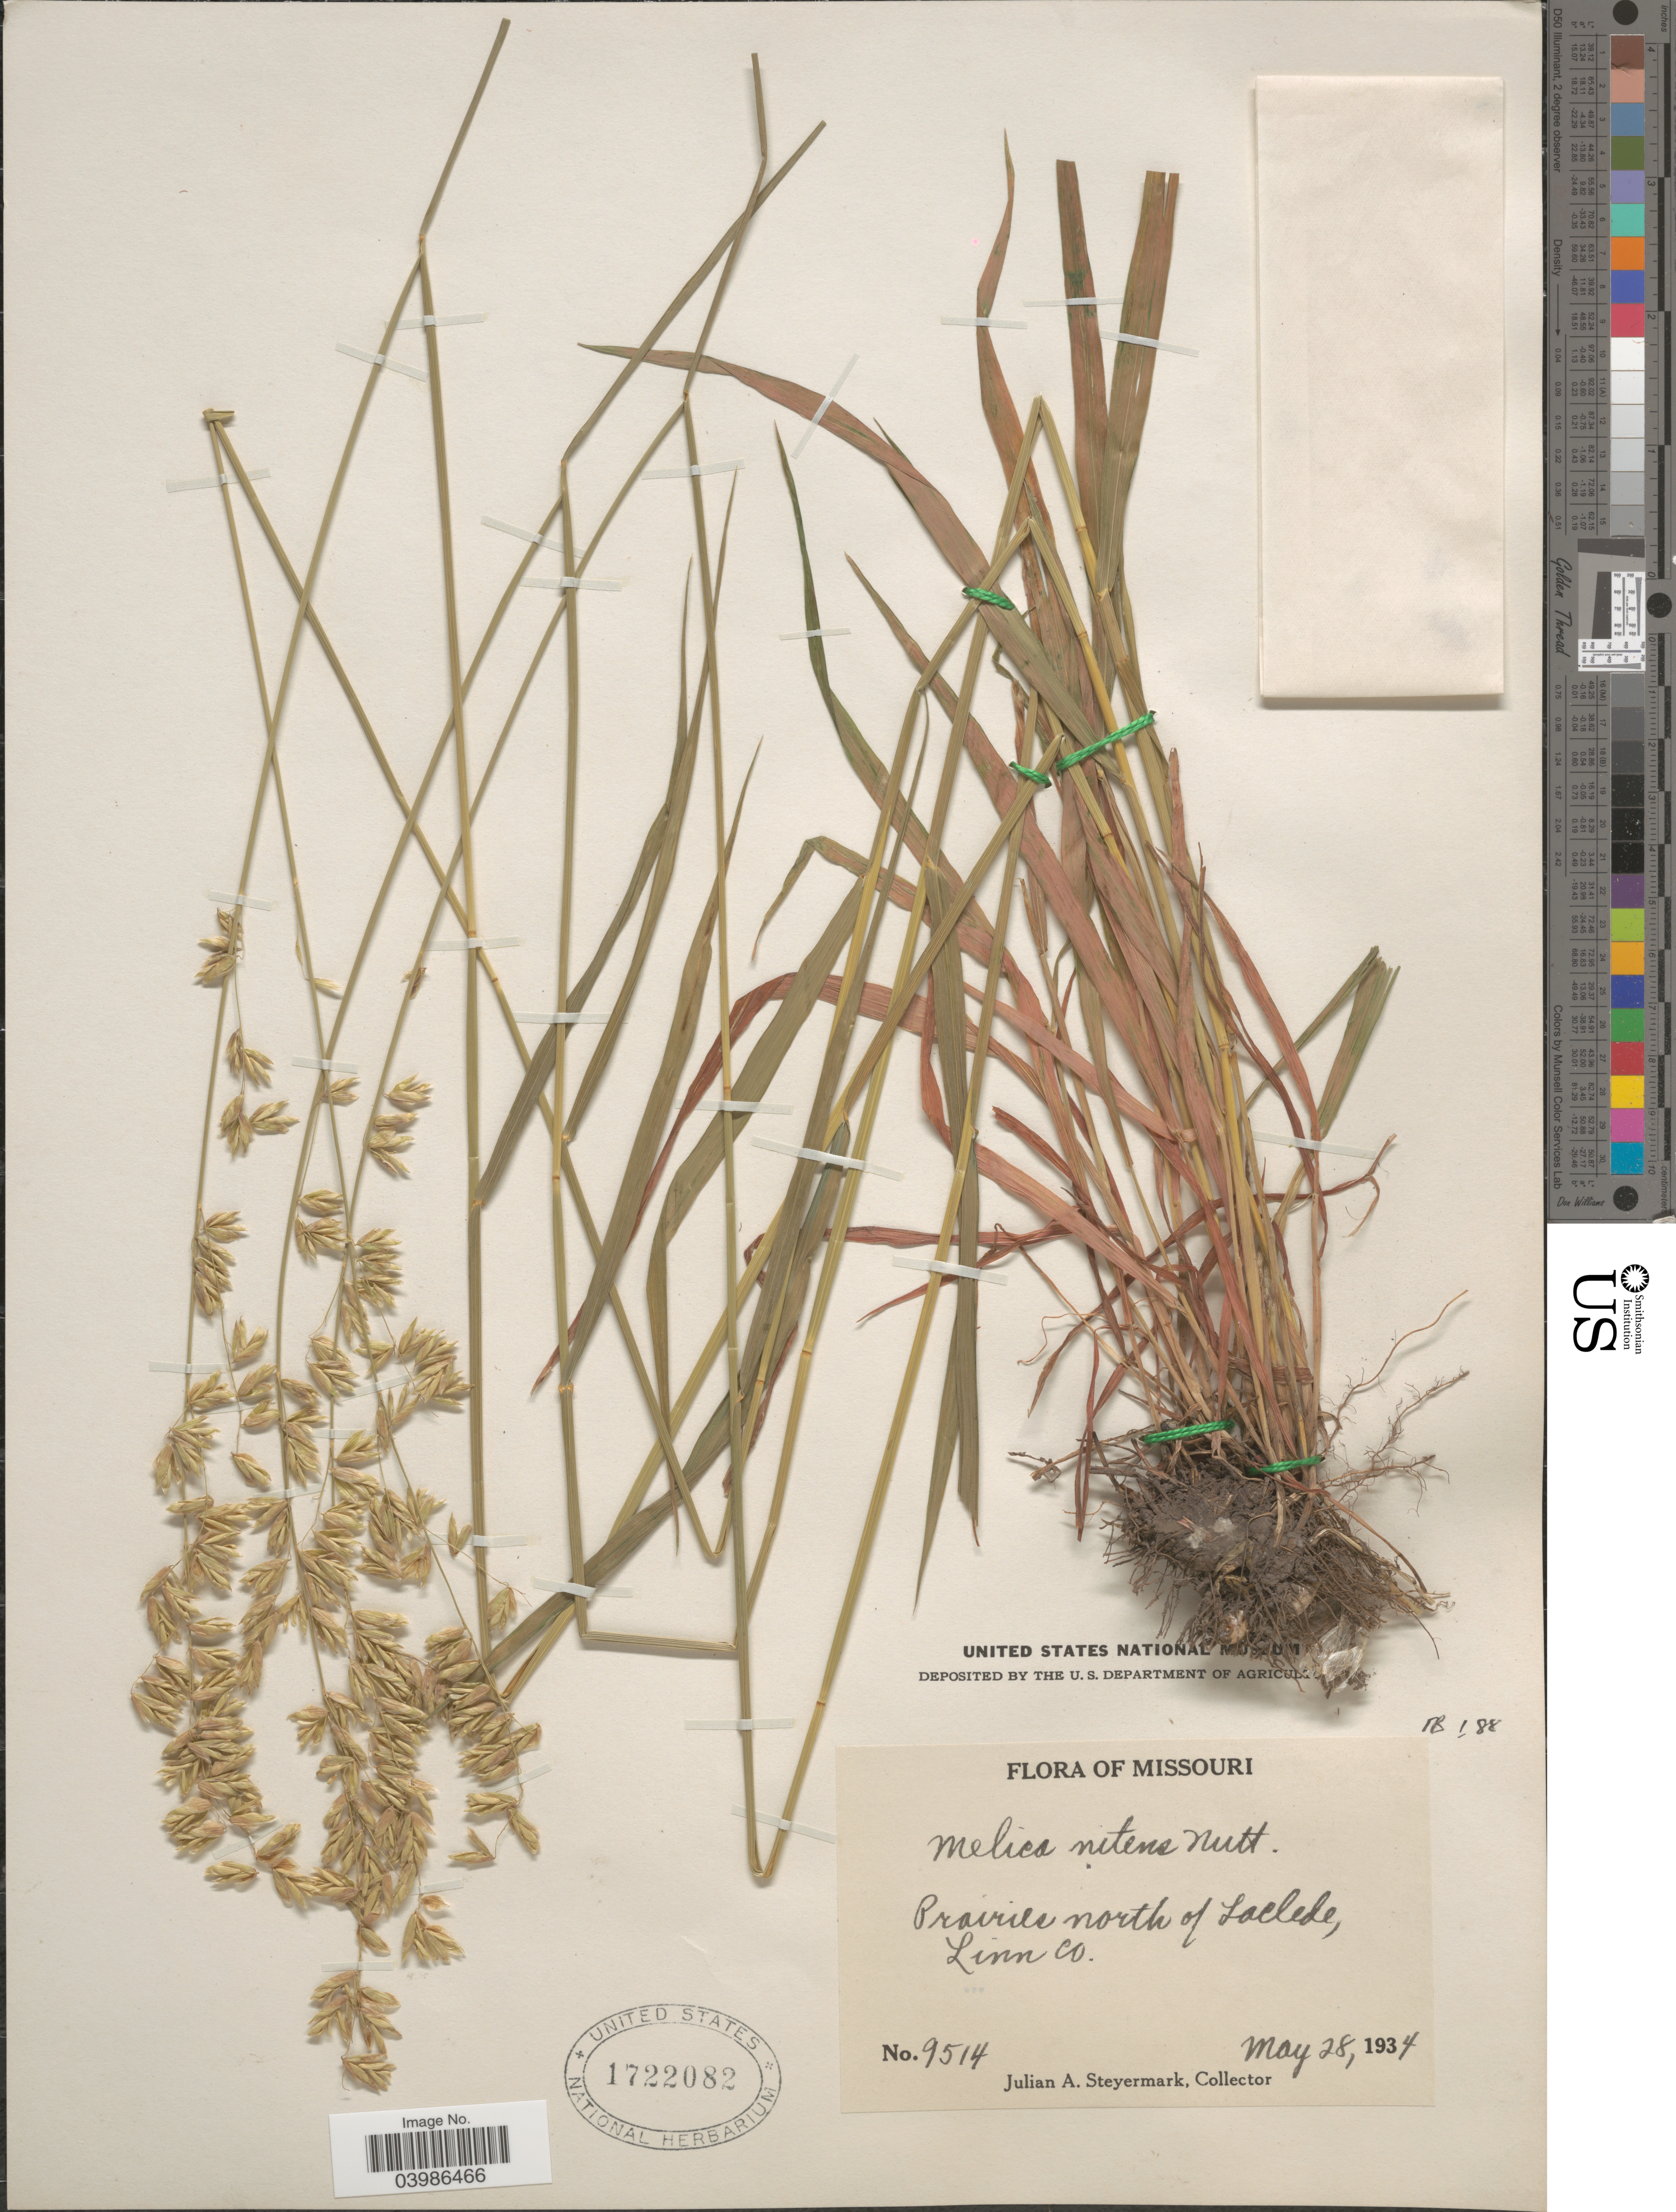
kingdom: Plantae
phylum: Tracheophyta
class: Liliopsida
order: Poales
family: Poaceae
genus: Melica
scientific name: Melica nitens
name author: (Scribn.) Nutt. ex Piper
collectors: J. Steyermark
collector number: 9514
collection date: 1934-05-28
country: United States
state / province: Missouri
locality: Prairies north of Laclede, Linn Co.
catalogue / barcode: US 1722082